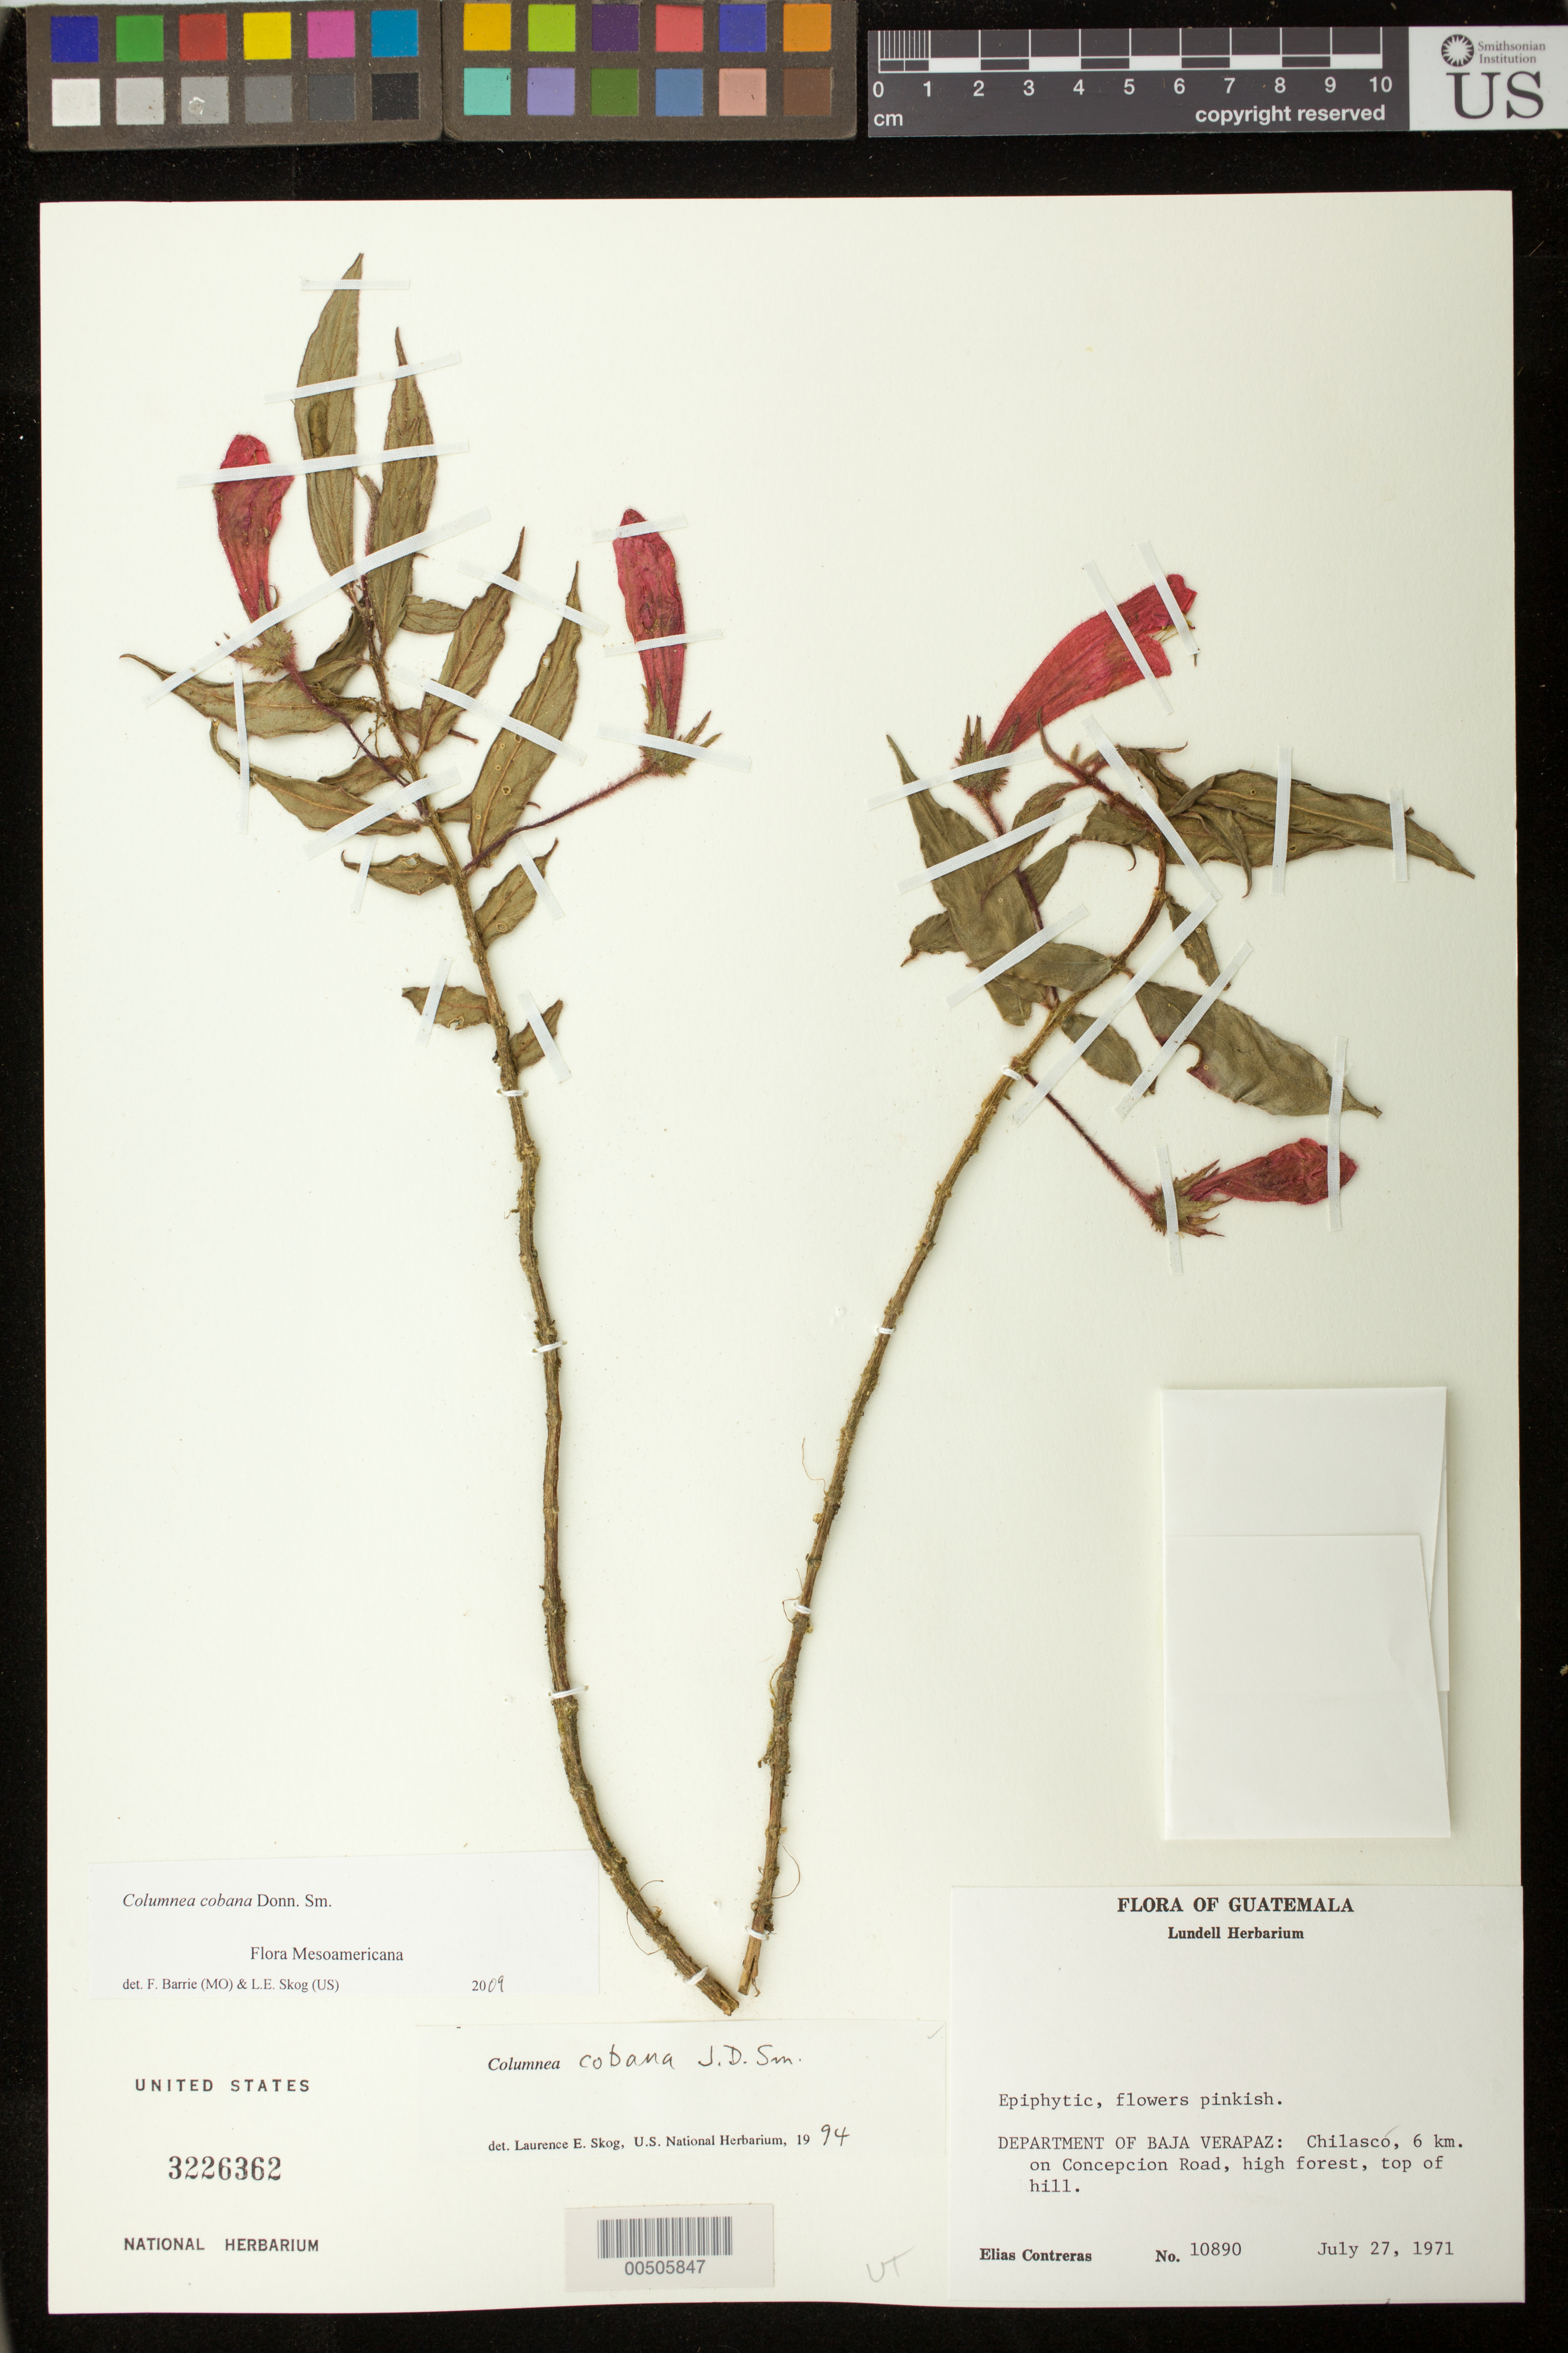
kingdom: Plantae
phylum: Tracheophyta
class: Magnoliopsida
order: Lamiales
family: Gesneriaceae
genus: Columnea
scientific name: Columnea cobana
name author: Donn. Sm.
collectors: E. Contreras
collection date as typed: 27 Jul 1971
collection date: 1971-07-27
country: Guatemala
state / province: Baja Verapaz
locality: Chilasco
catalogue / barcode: US 3226362